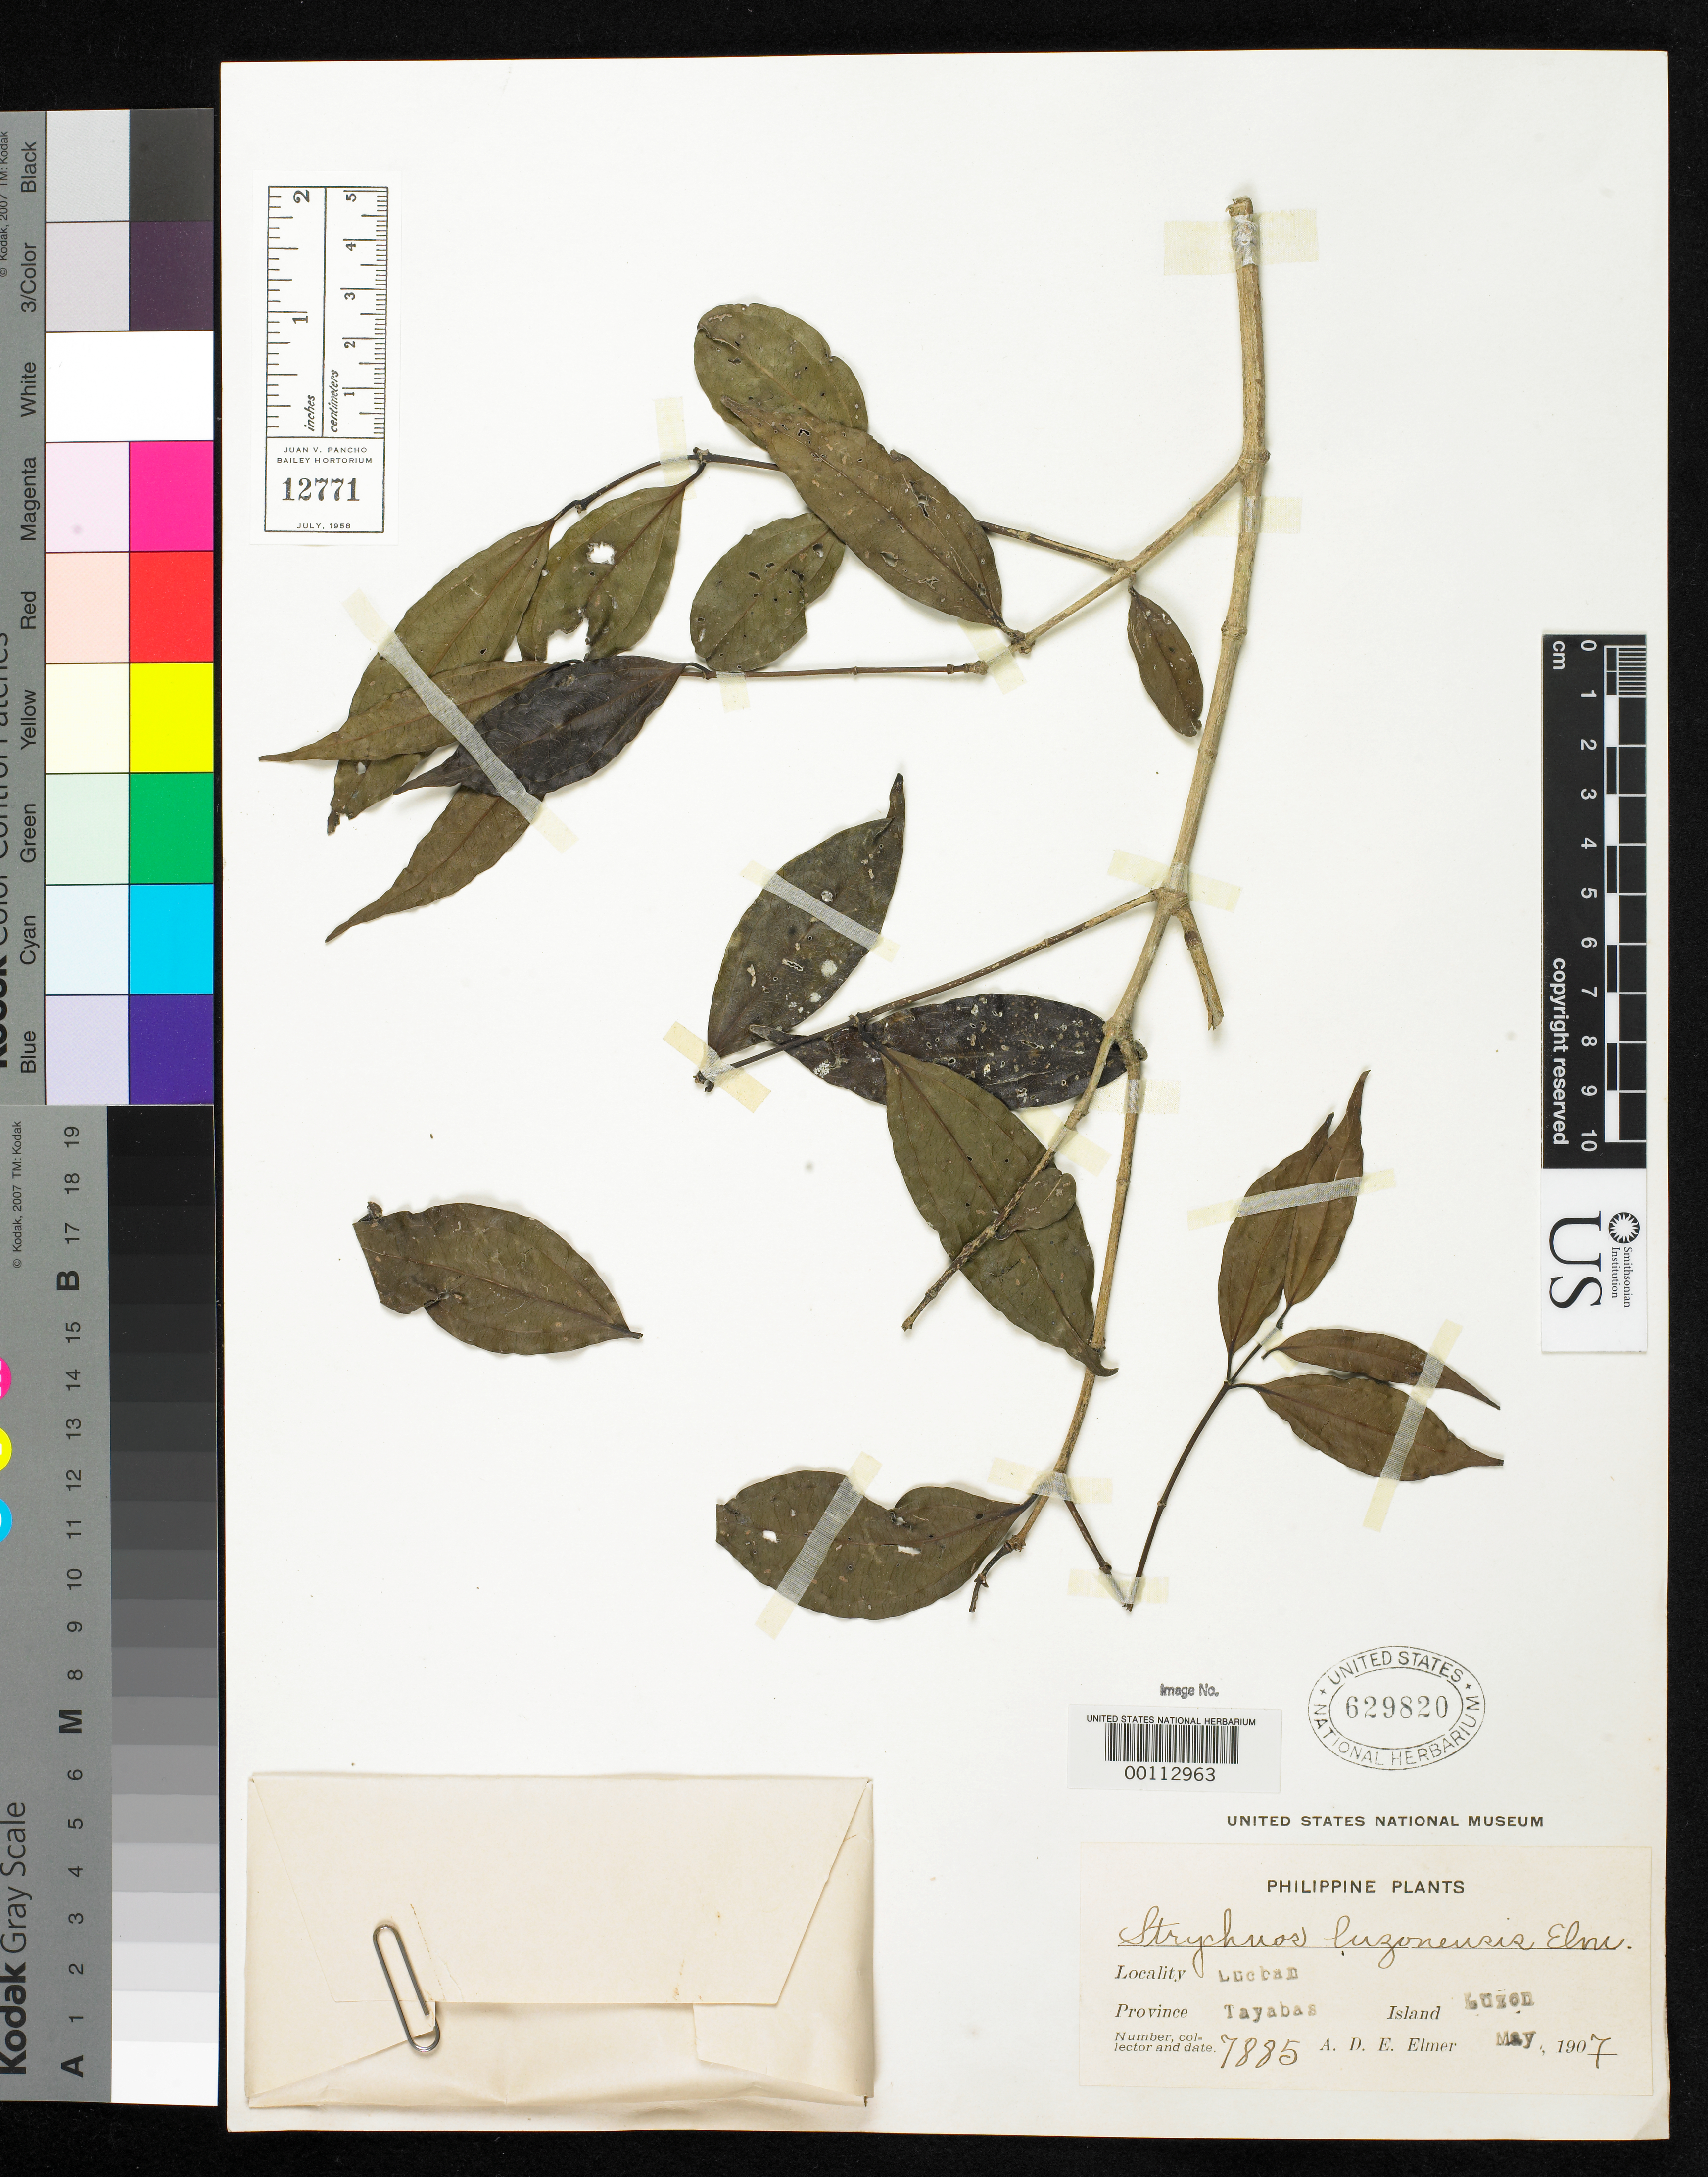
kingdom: Plantae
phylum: Tracheophyta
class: Magnoliopsida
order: Gentianales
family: Loganiaceae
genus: Strychnos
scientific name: Strychnos luzonensis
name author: Elmer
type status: Isosyntype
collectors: A. D. E. Elmer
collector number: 7885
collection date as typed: May 1907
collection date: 1907-05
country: Philippines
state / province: Calabarzon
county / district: Quezon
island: Luzon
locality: Lucban, Province of Tayabas, Luzon.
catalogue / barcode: US 629820